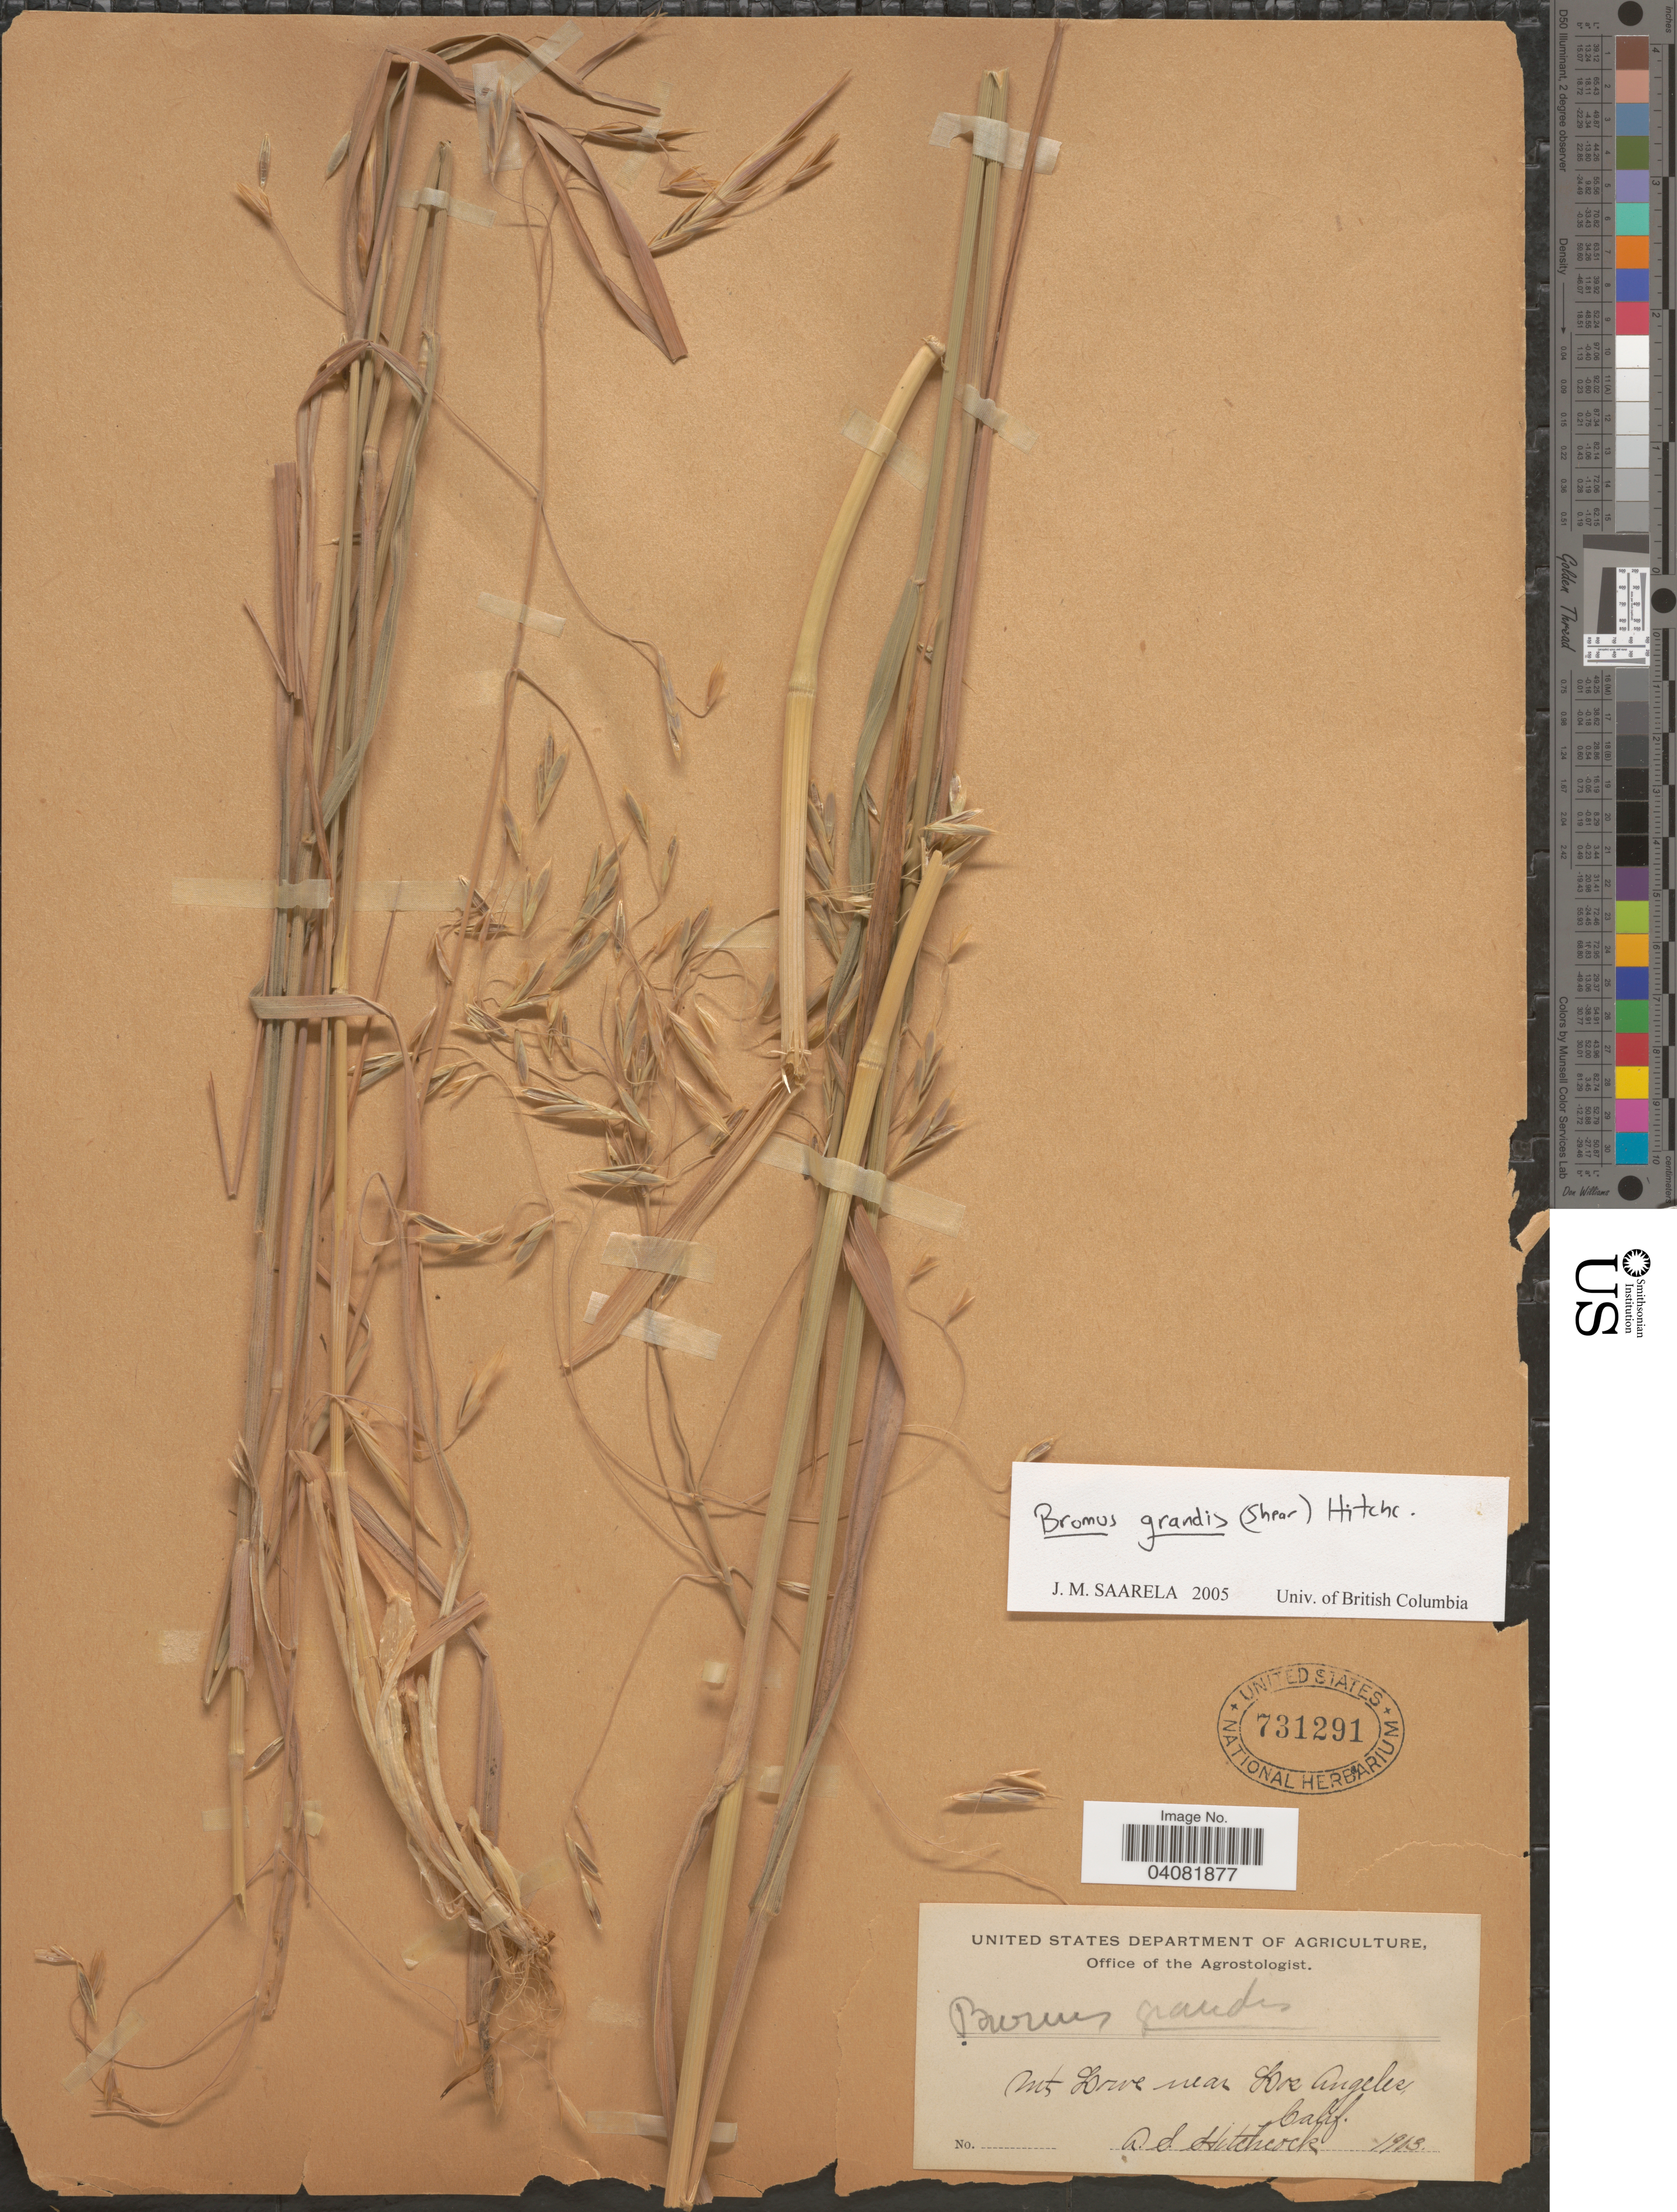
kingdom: Plantae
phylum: Tracheophyta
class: Liliopsida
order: Poales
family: Poaceae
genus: Bromus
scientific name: Bromus grandis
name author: (Shear) Hitchc.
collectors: A. S. Hitchcock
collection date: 1913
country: United States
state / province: California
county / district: Los Angeles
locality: Mts Lowe near Los Angeles.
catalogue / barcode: US 731291